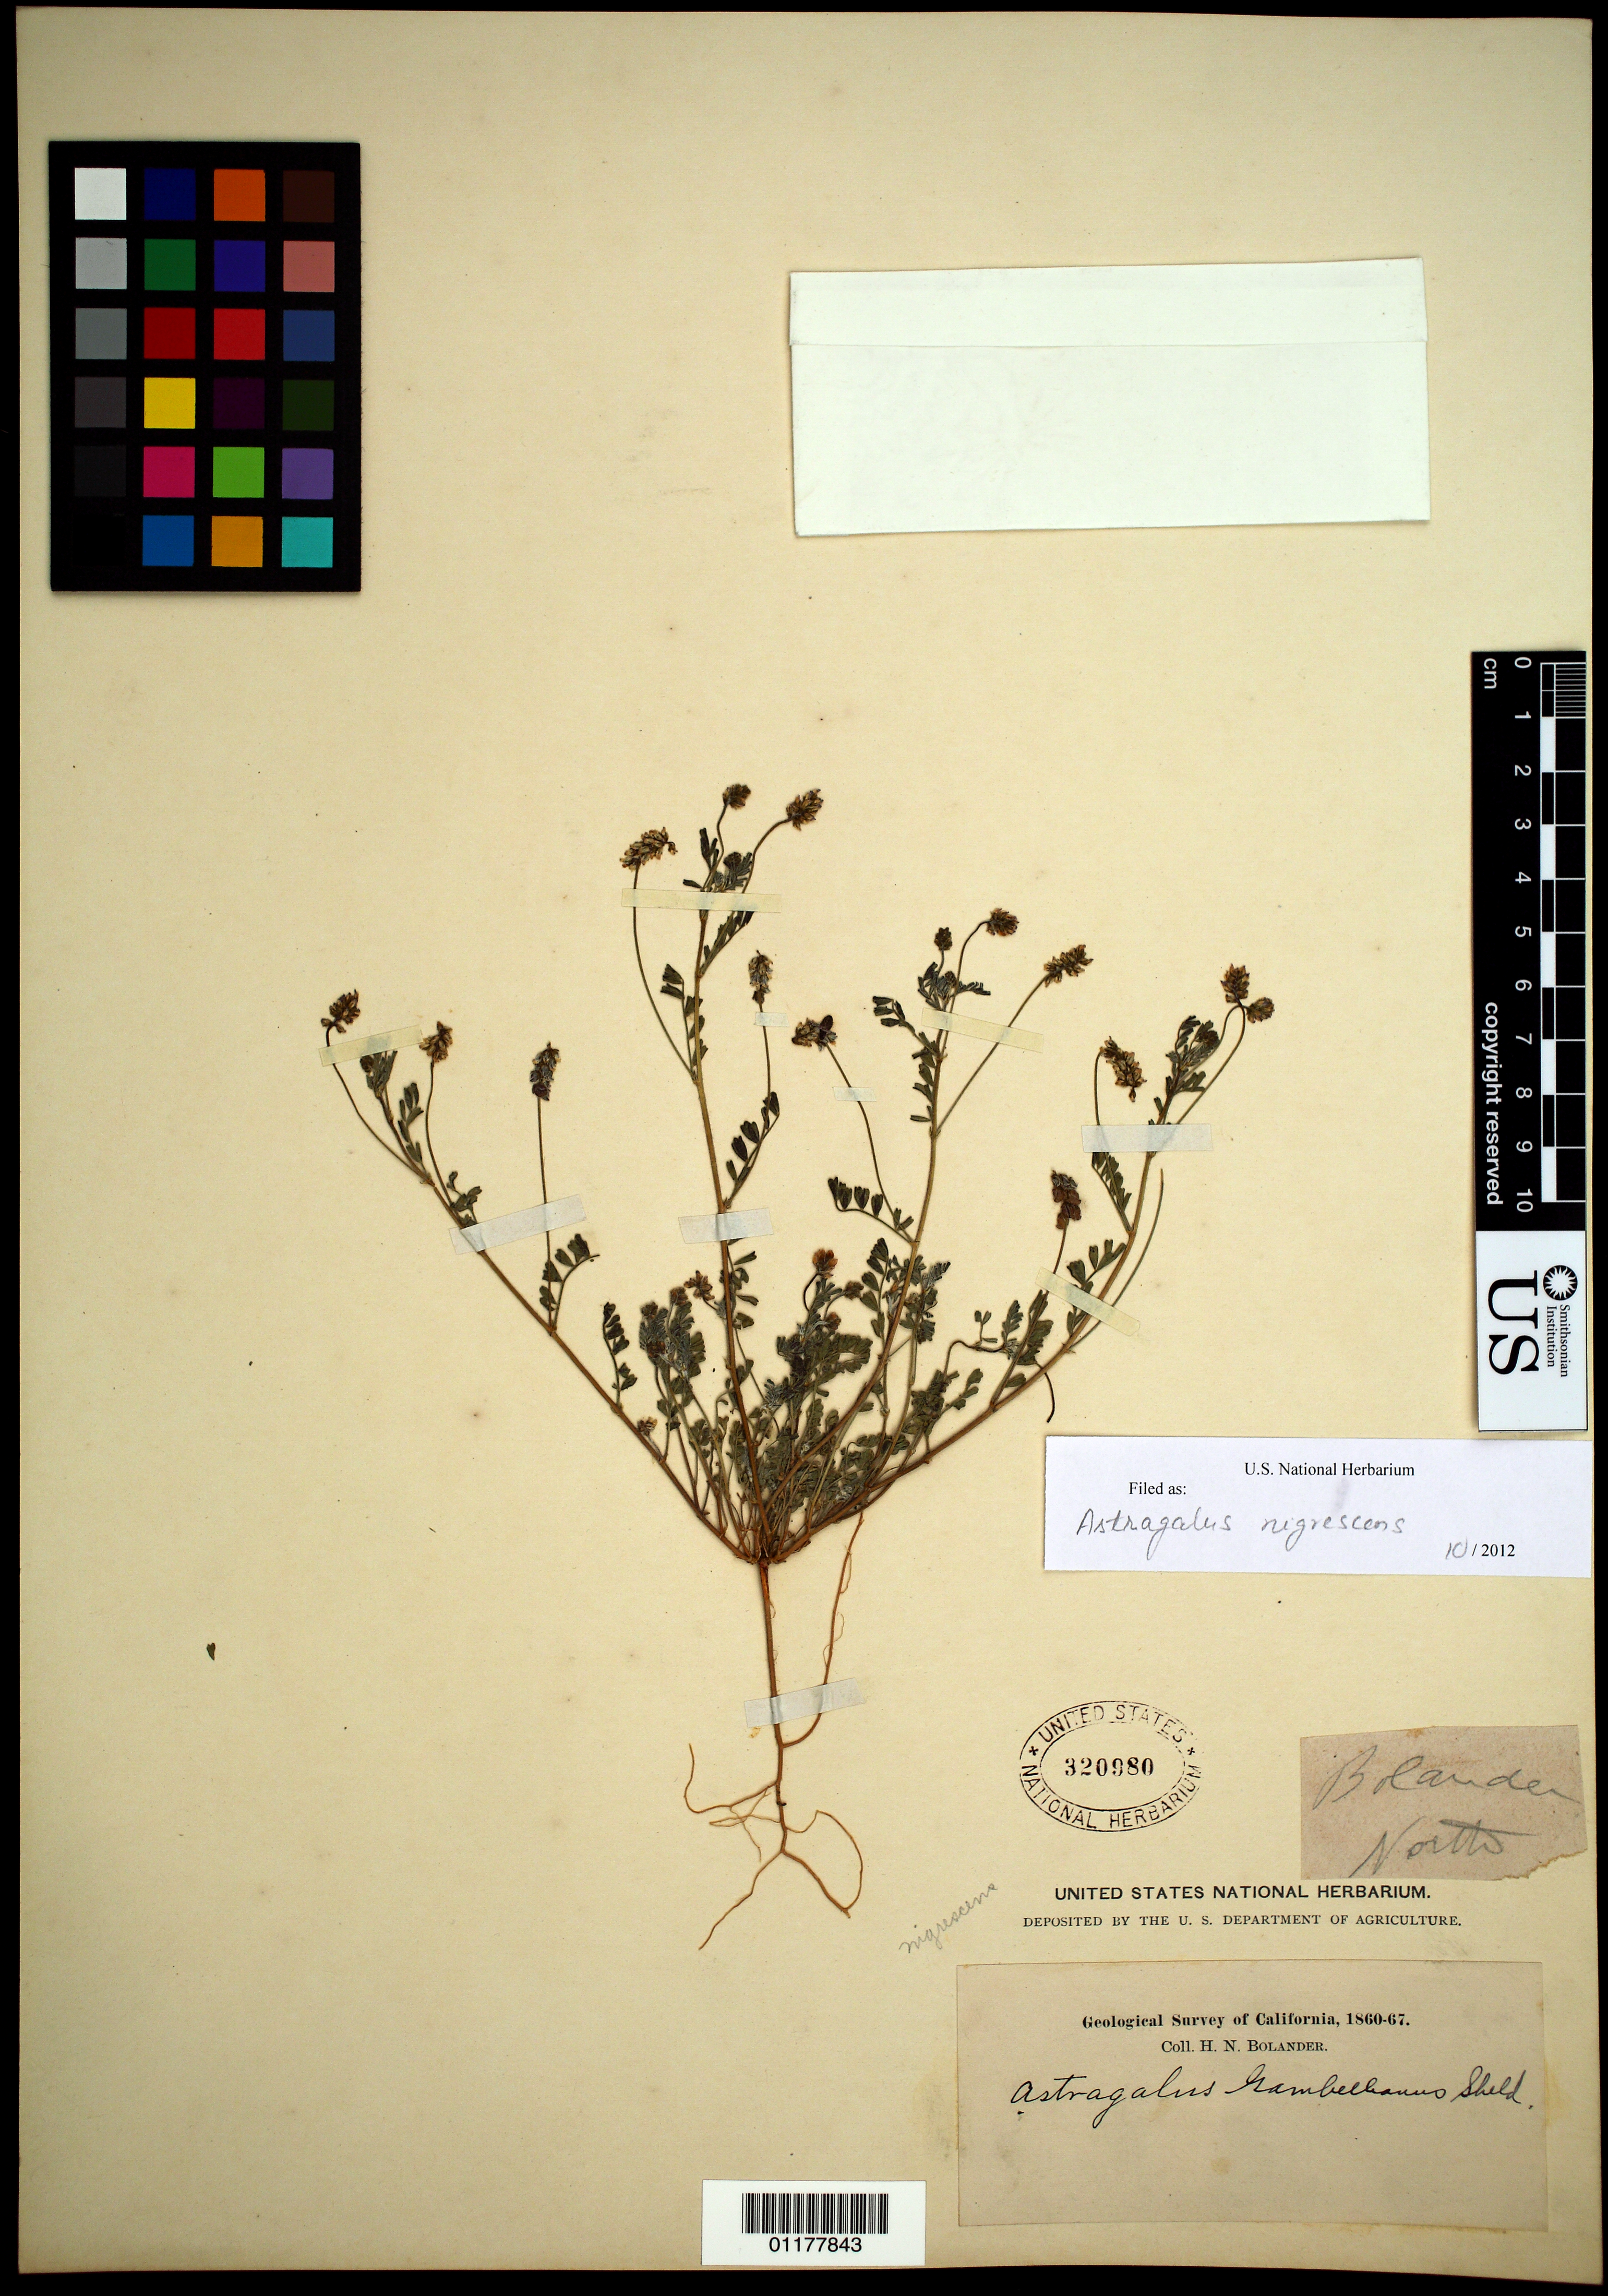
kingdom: Plantae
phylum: Tracheophyta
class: Magnoliopsida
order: Fabales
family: Fabaceae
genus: Astragalus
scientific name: Astragalus nigrescens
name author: Pall.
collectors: H. Bolander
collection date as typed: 1860 to -- -- 1867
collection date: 1860/1867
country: United States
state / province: California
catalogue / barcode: US 320980